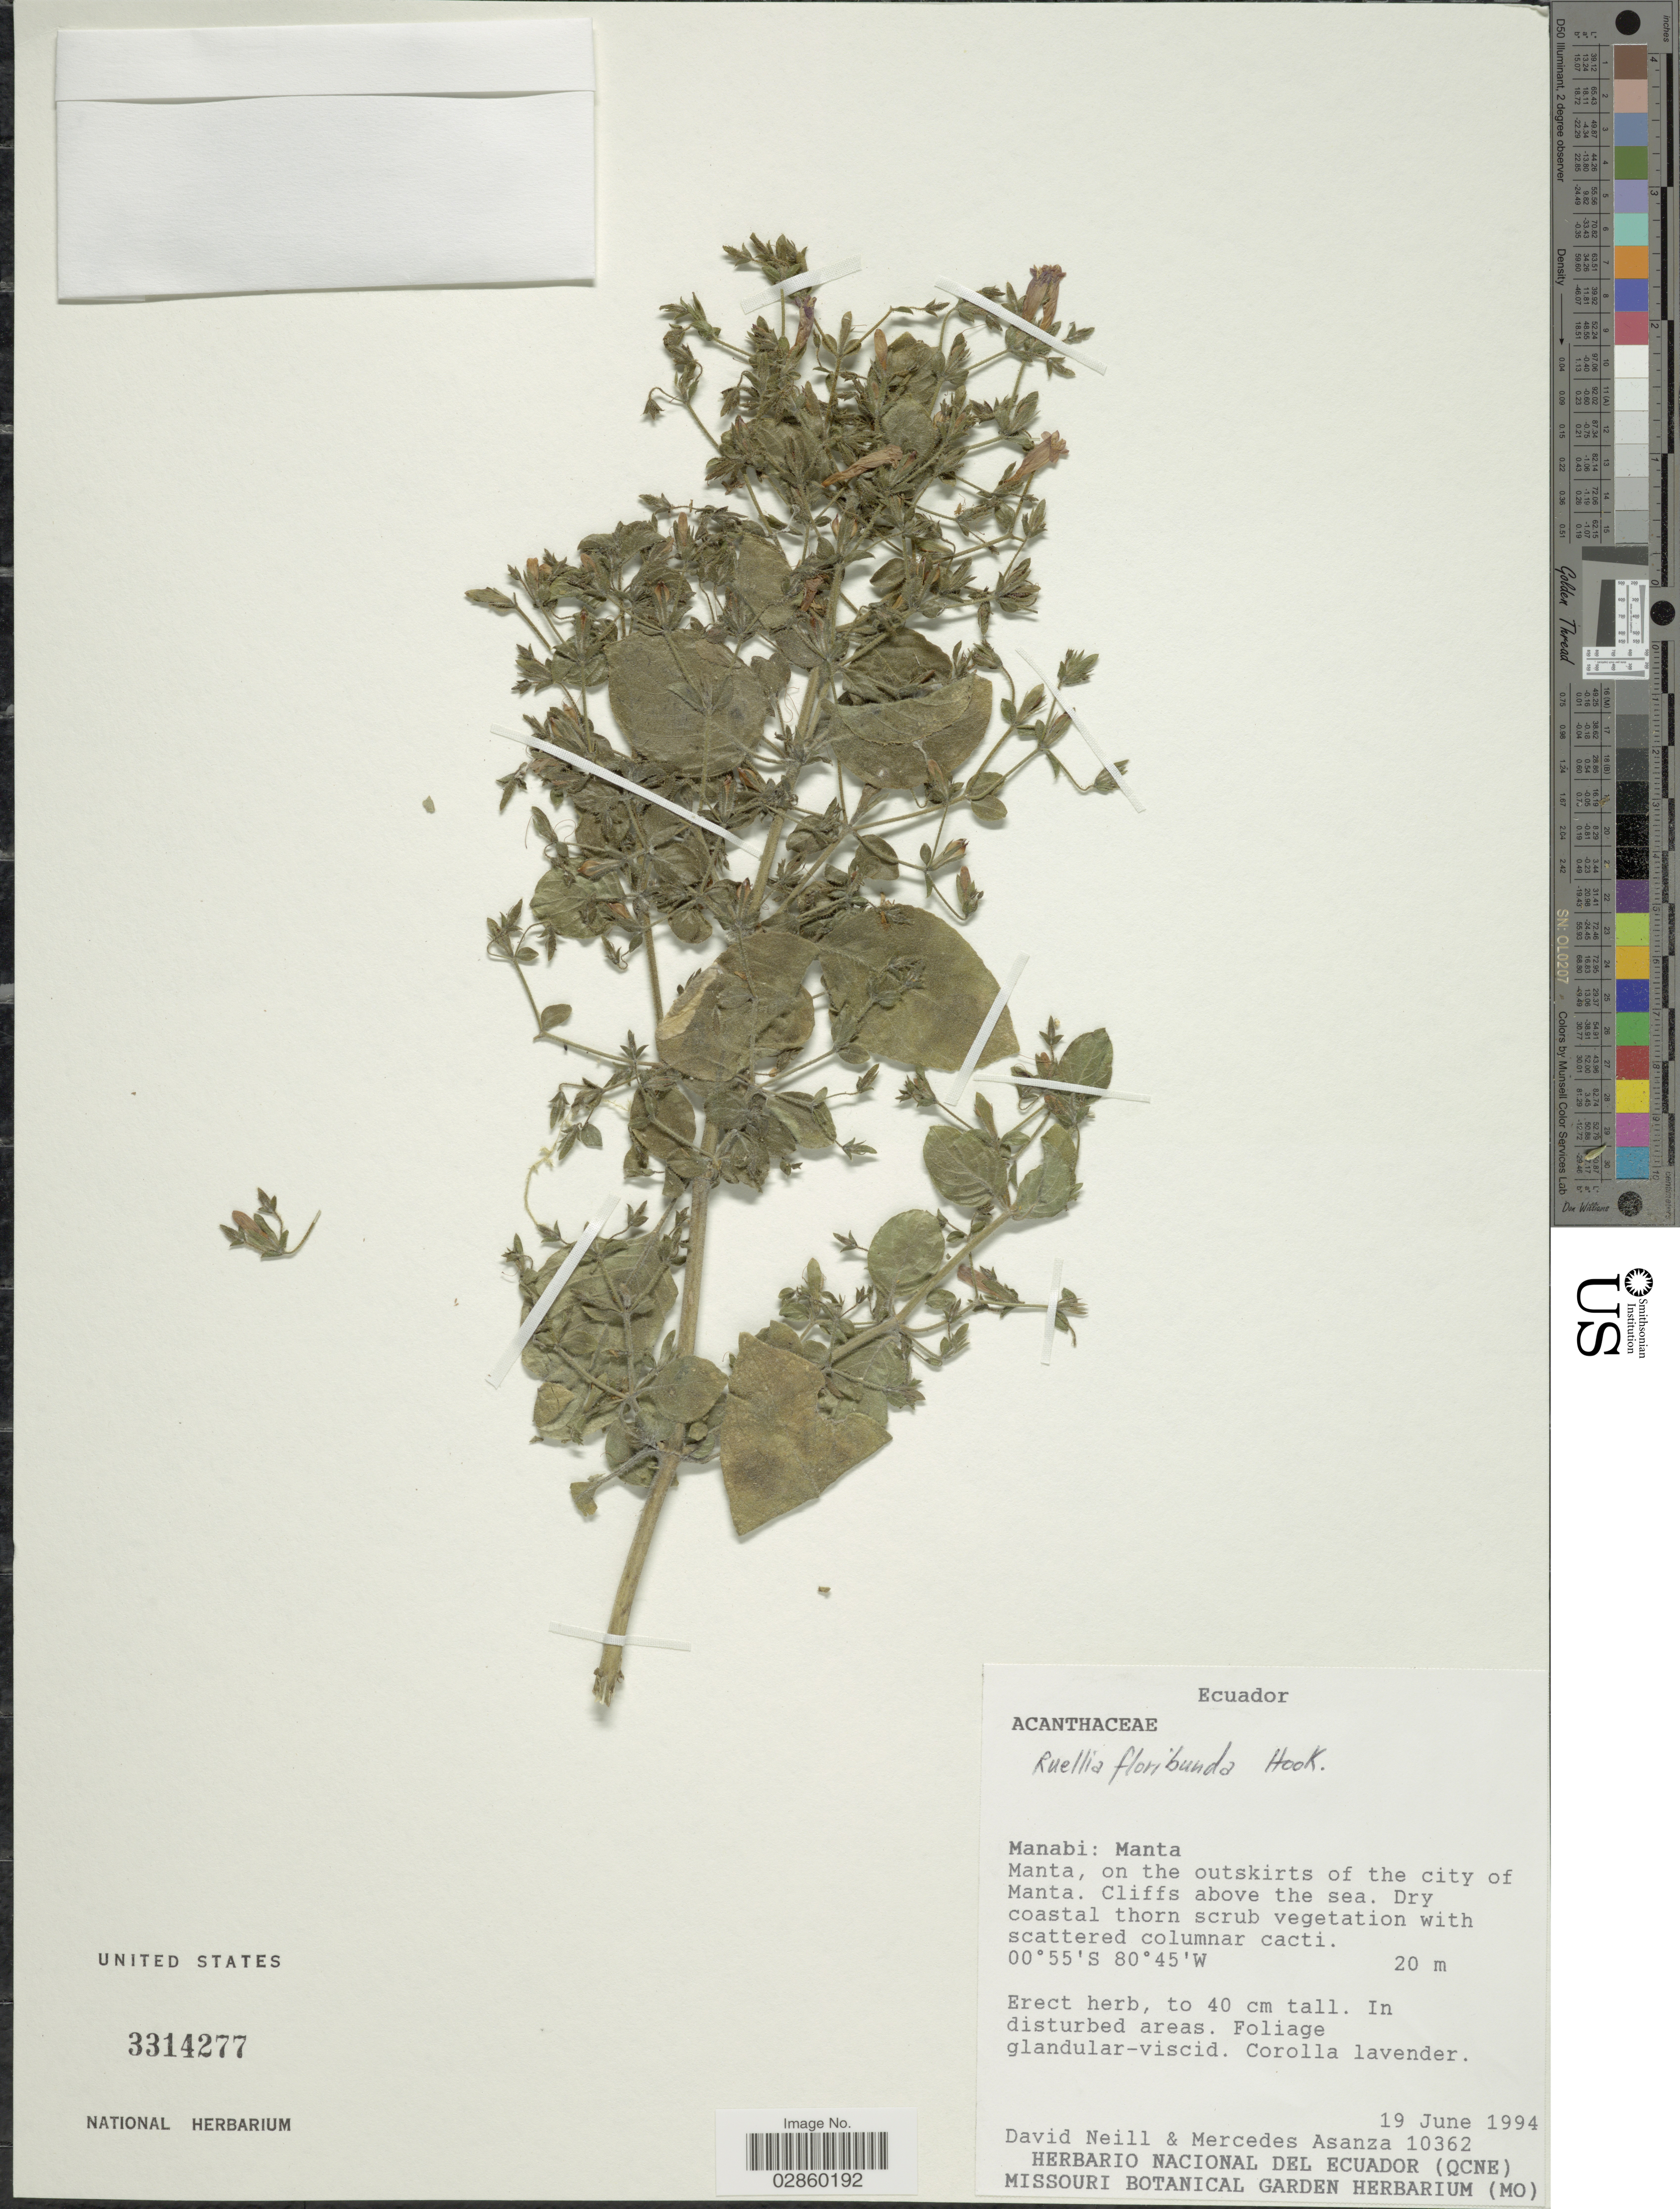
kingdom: Plantae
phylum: Tracheophyta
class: Magnoliopsida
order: Lamiales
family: Acanthaceae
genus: Ruellia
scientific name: Ruellia floribunda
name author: Hook.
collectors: D. A. Neill & M. Asanza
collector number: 10362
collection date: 1994-06-19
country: Ecuador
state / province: Manabí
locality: Manta, on the outskirts of the city of Manta, Cliffs above the sea.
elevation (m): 20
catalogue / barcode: US 3314277